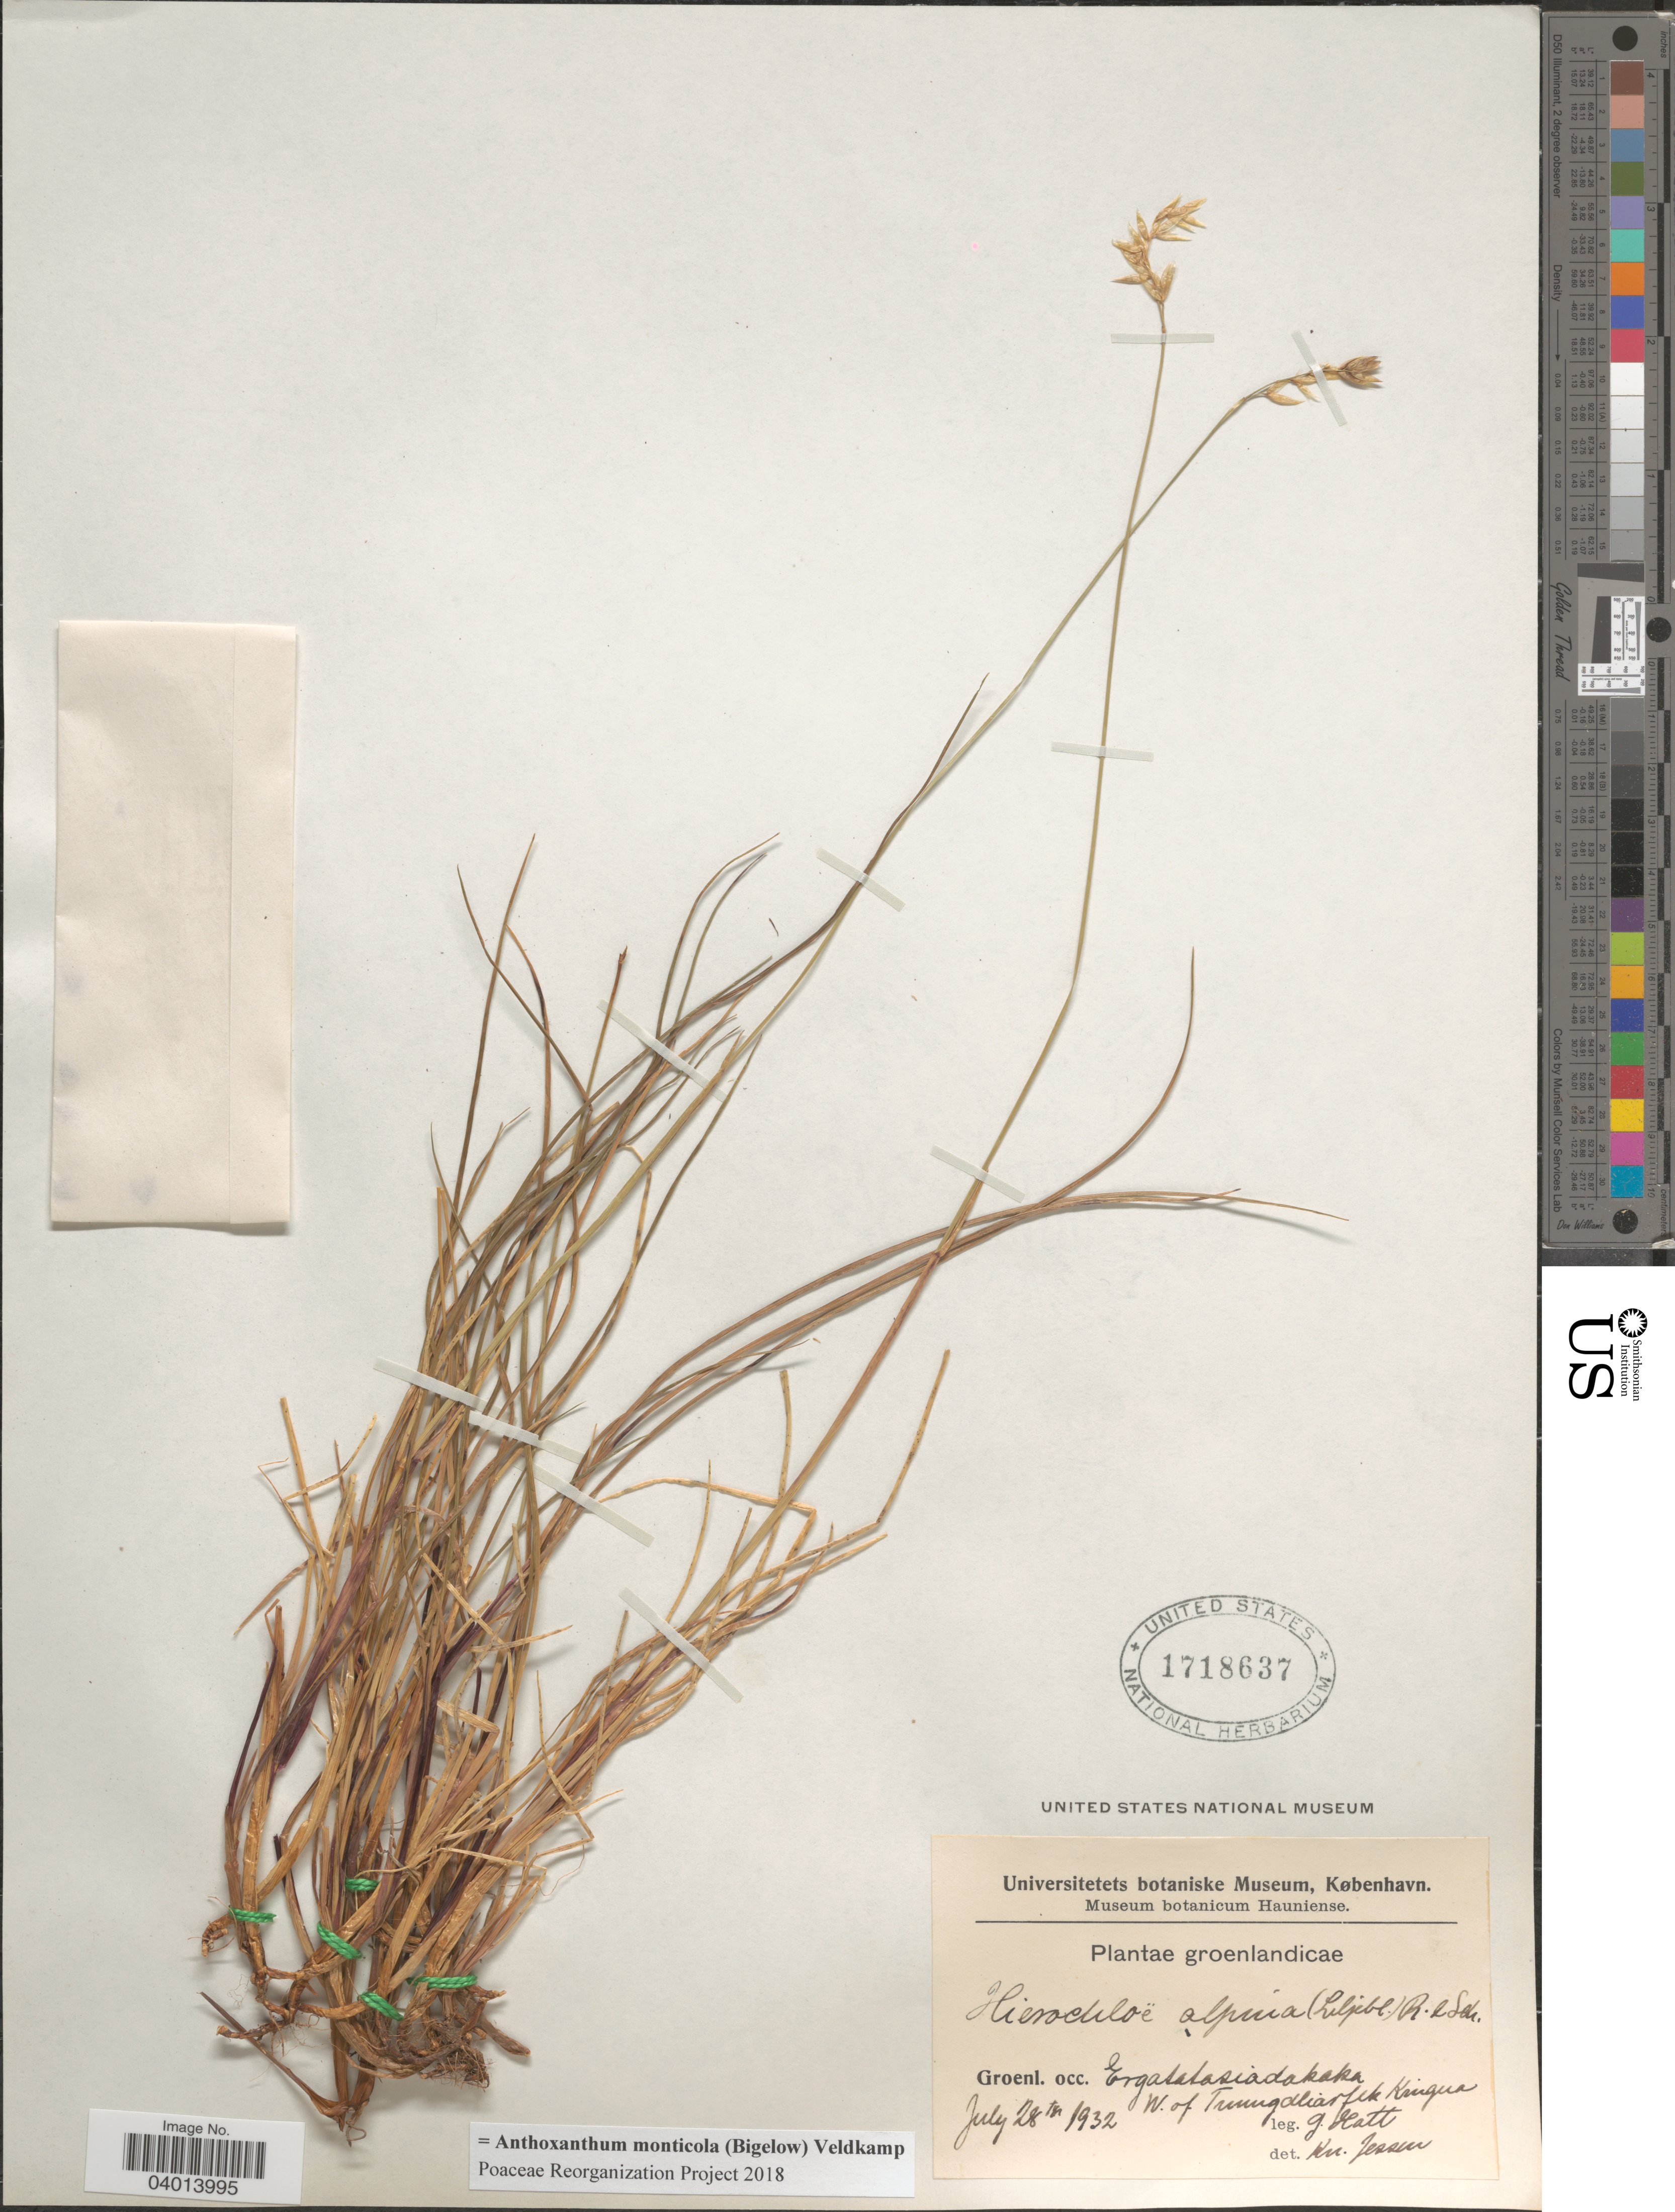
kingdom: Plantae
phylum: Tracheophyta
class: Liliopsida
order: Poales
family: Poaceae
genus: Anthoxanthum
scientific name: Anthoxanthum monticola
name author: (Bigelow) Veldkamp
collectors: G. Hatt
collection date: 1932-07-28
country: Greenland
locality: Groenl. occ. Ergatatasiadokaka [interpreted] W. of Tunulliarfik Kingua.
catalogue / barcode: US 1718637